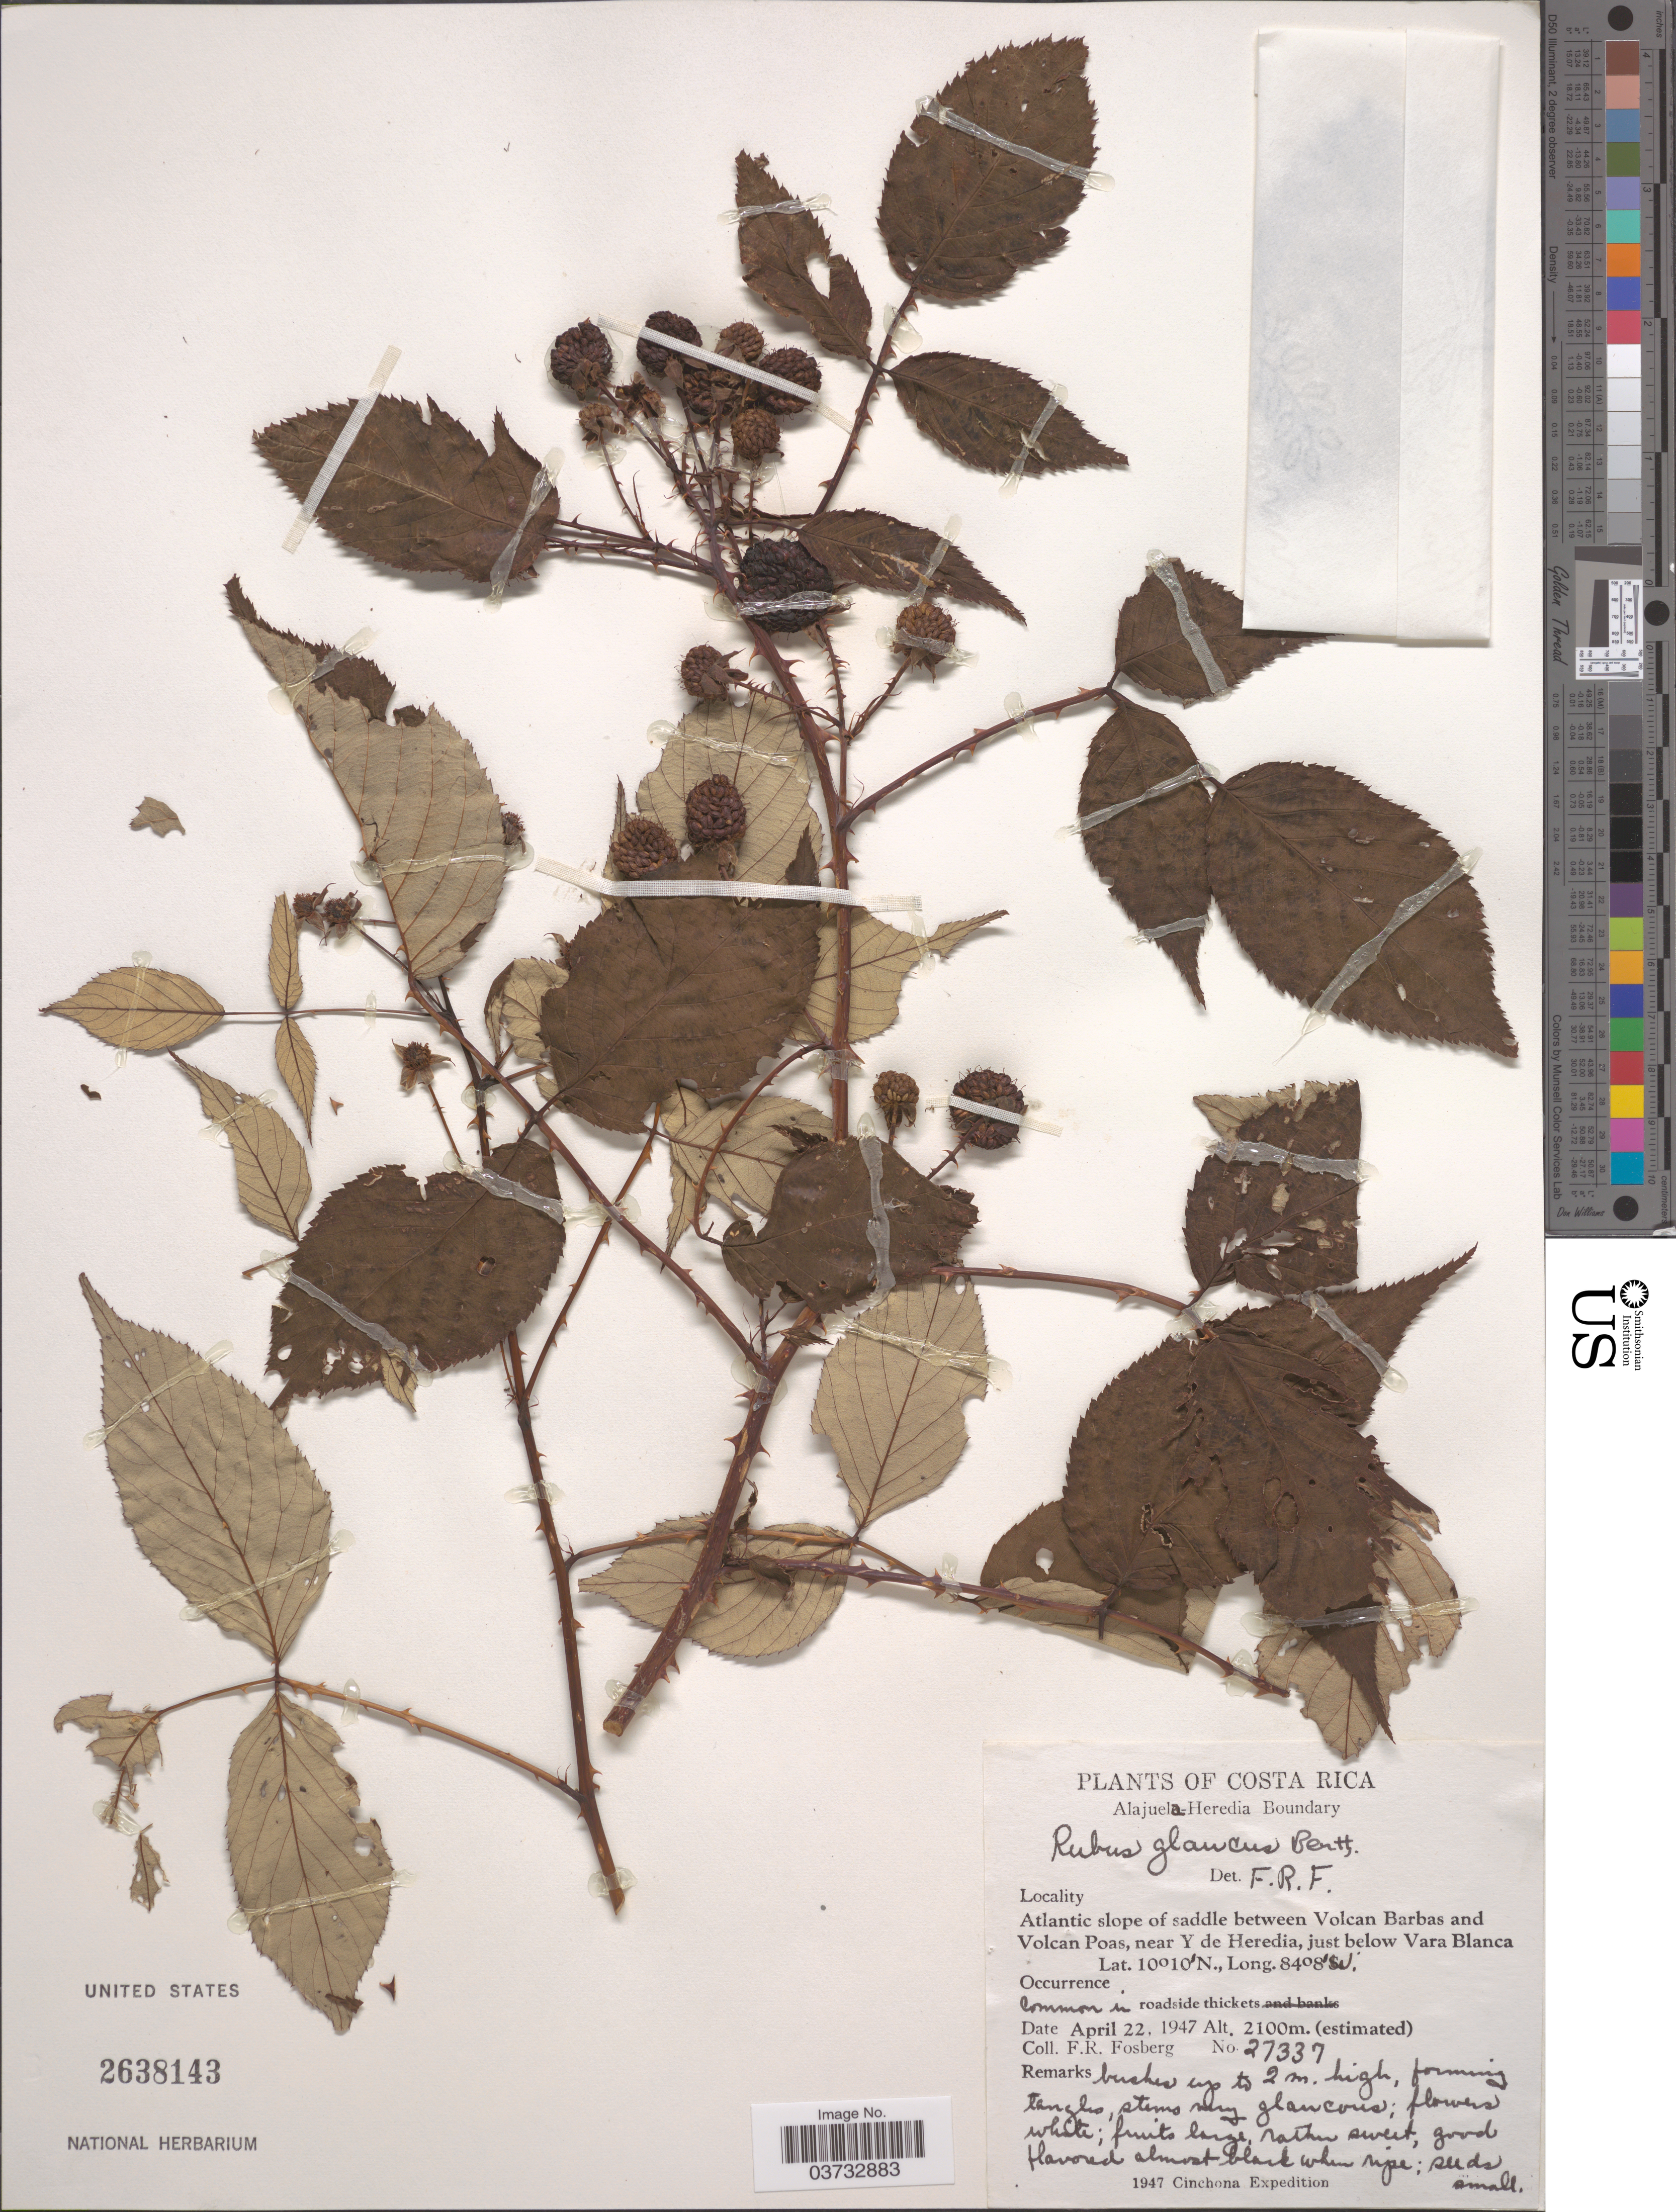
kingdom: Plantae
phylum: Tracheophyta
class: Magnoliopsida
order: Rosales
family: Rosaceae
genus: Rubus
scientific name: Rubus glaucus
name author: Benth.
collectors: F. R. Fosberg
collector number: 27337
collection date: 1947-04-22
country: Costa Rica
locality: Alajuela-Heredia Boundary. Atlantic slope of saddle between Volcan Barbas and Volcan Poas, near Y de Heredia, just below Vara Blanca.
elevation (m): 2100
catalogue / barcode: US 2638143